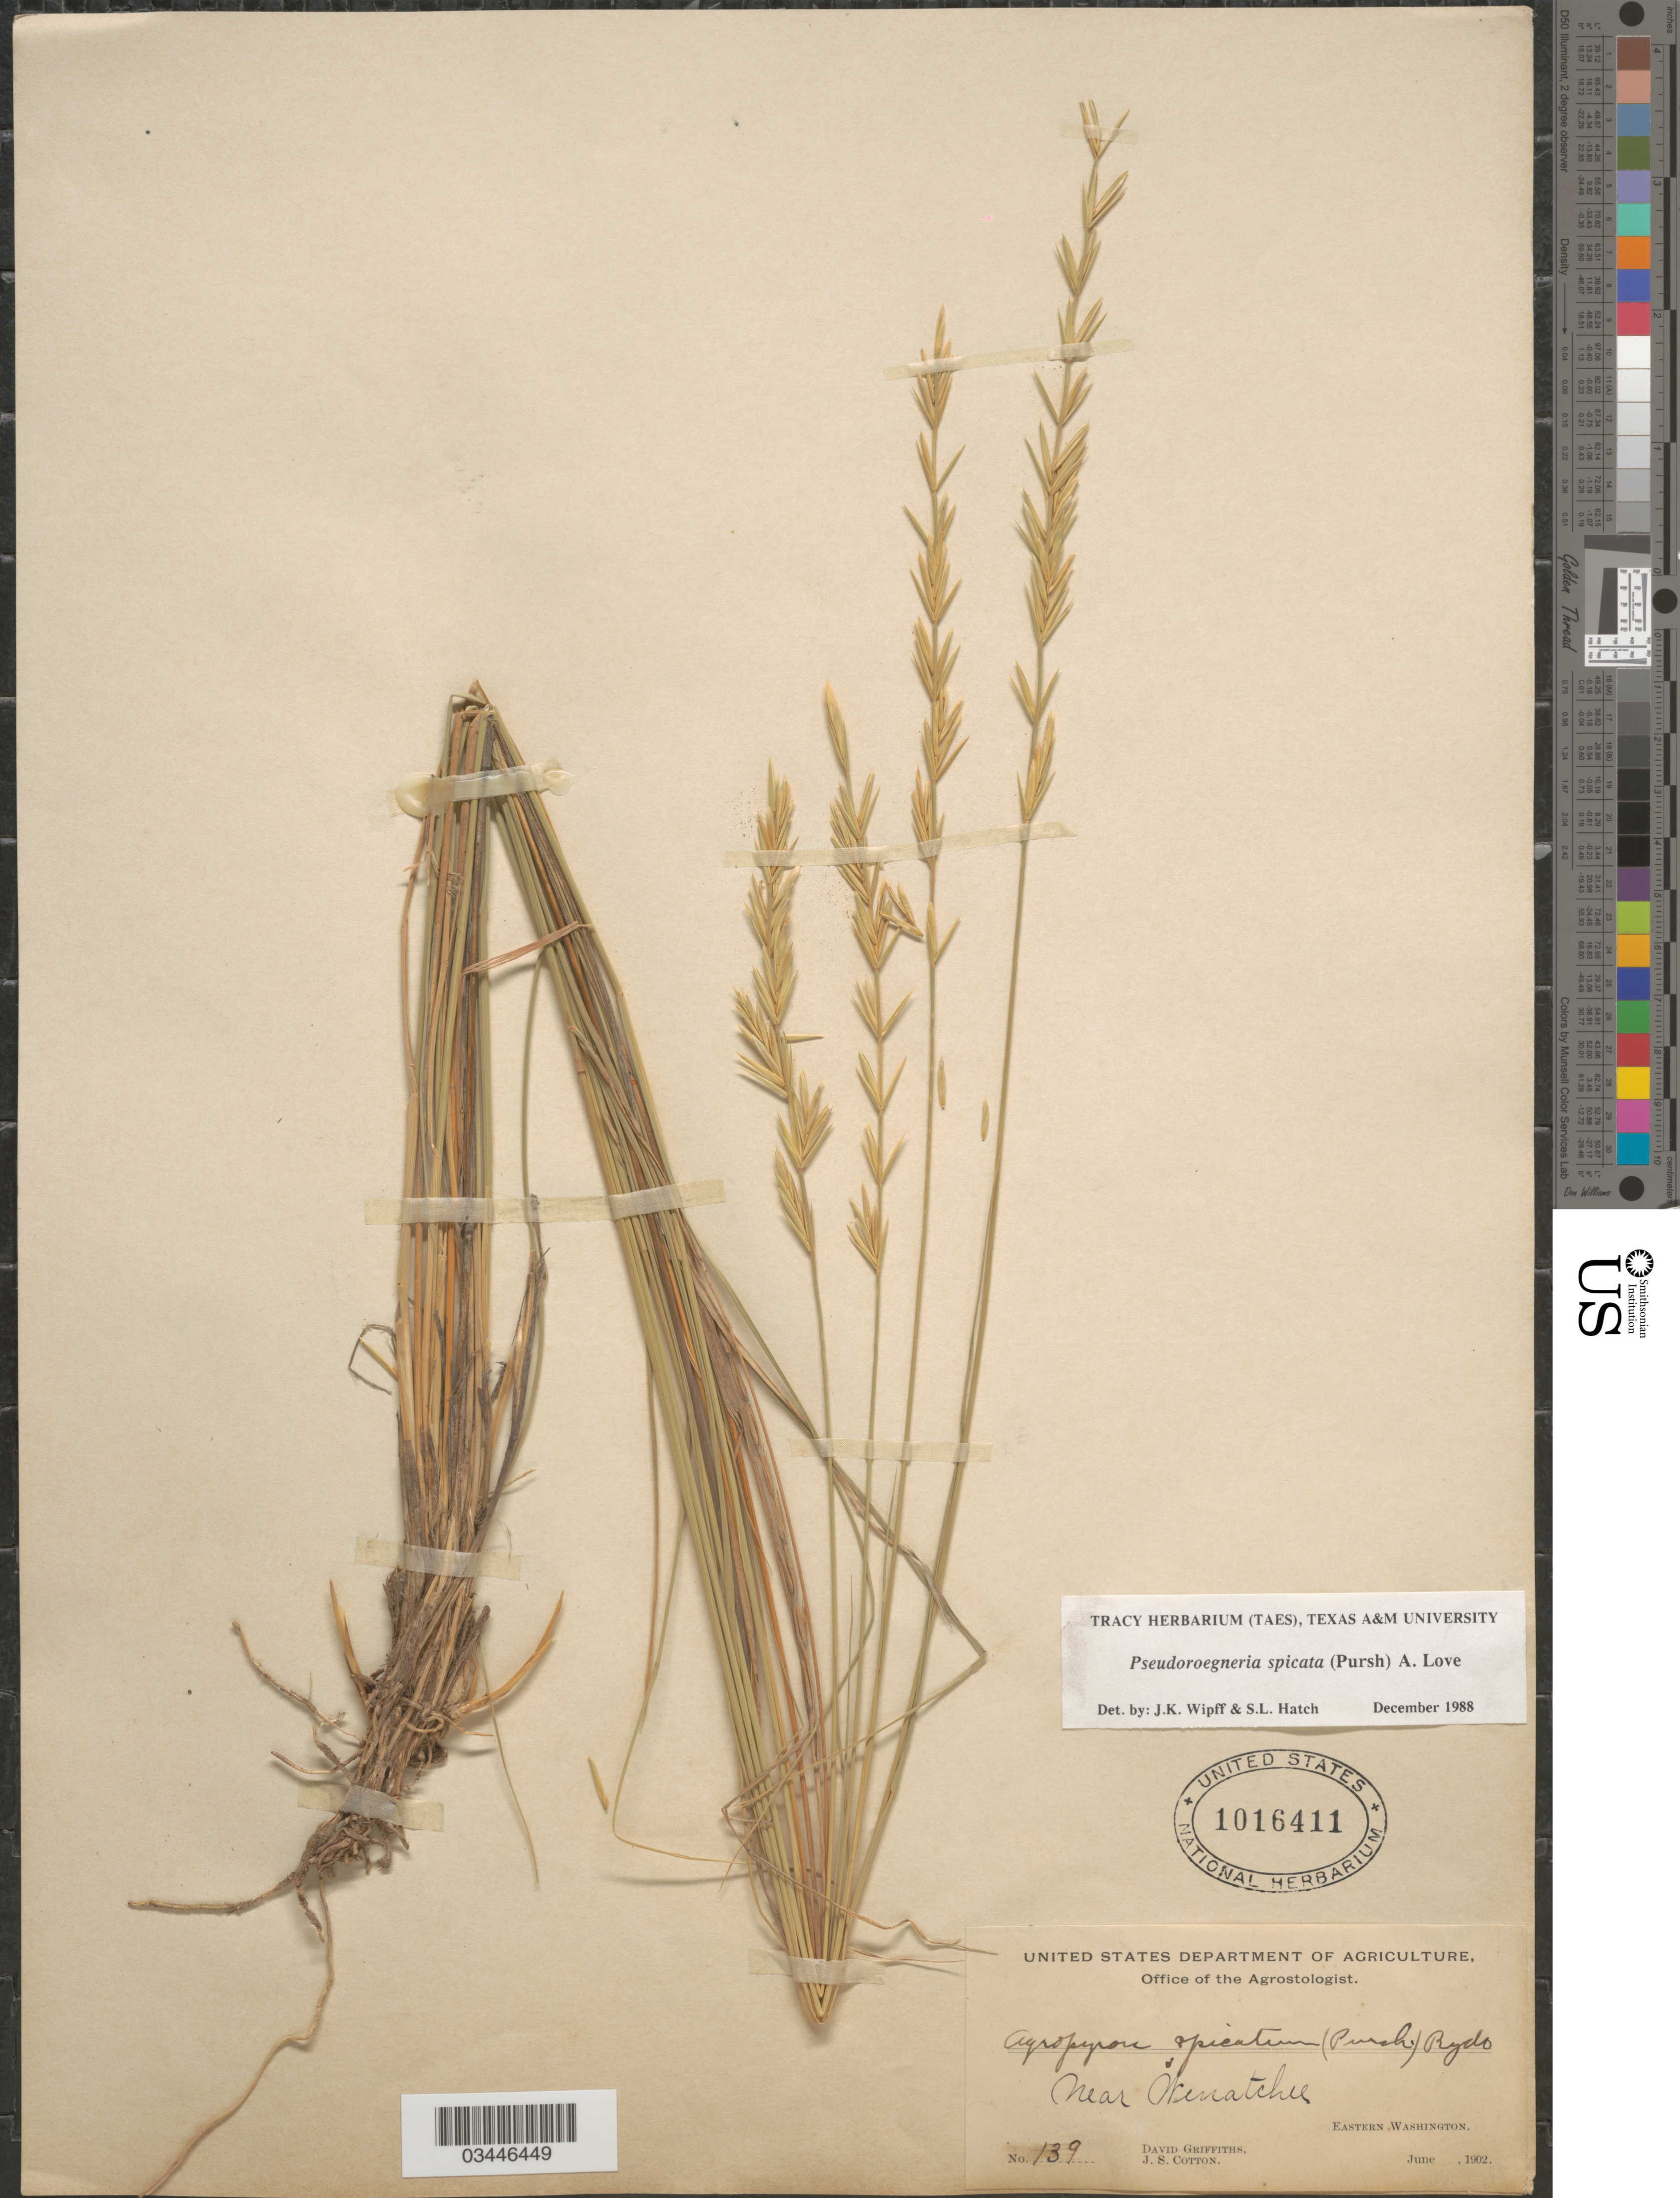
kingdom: Plantae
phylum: Tracheophyta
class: Liliopsida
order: Poales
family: Poaceae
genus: Pseudoroegneria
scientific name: Pseudoroegneria spicata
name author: (Pursh) Á. Löve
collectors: D. Griffiths & J. S. Cotton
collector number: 139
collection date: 1902-06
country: United States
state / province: Washington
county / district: Chelan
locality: Near Wenatchee. Eastern Washington.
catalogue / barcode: US 1016411